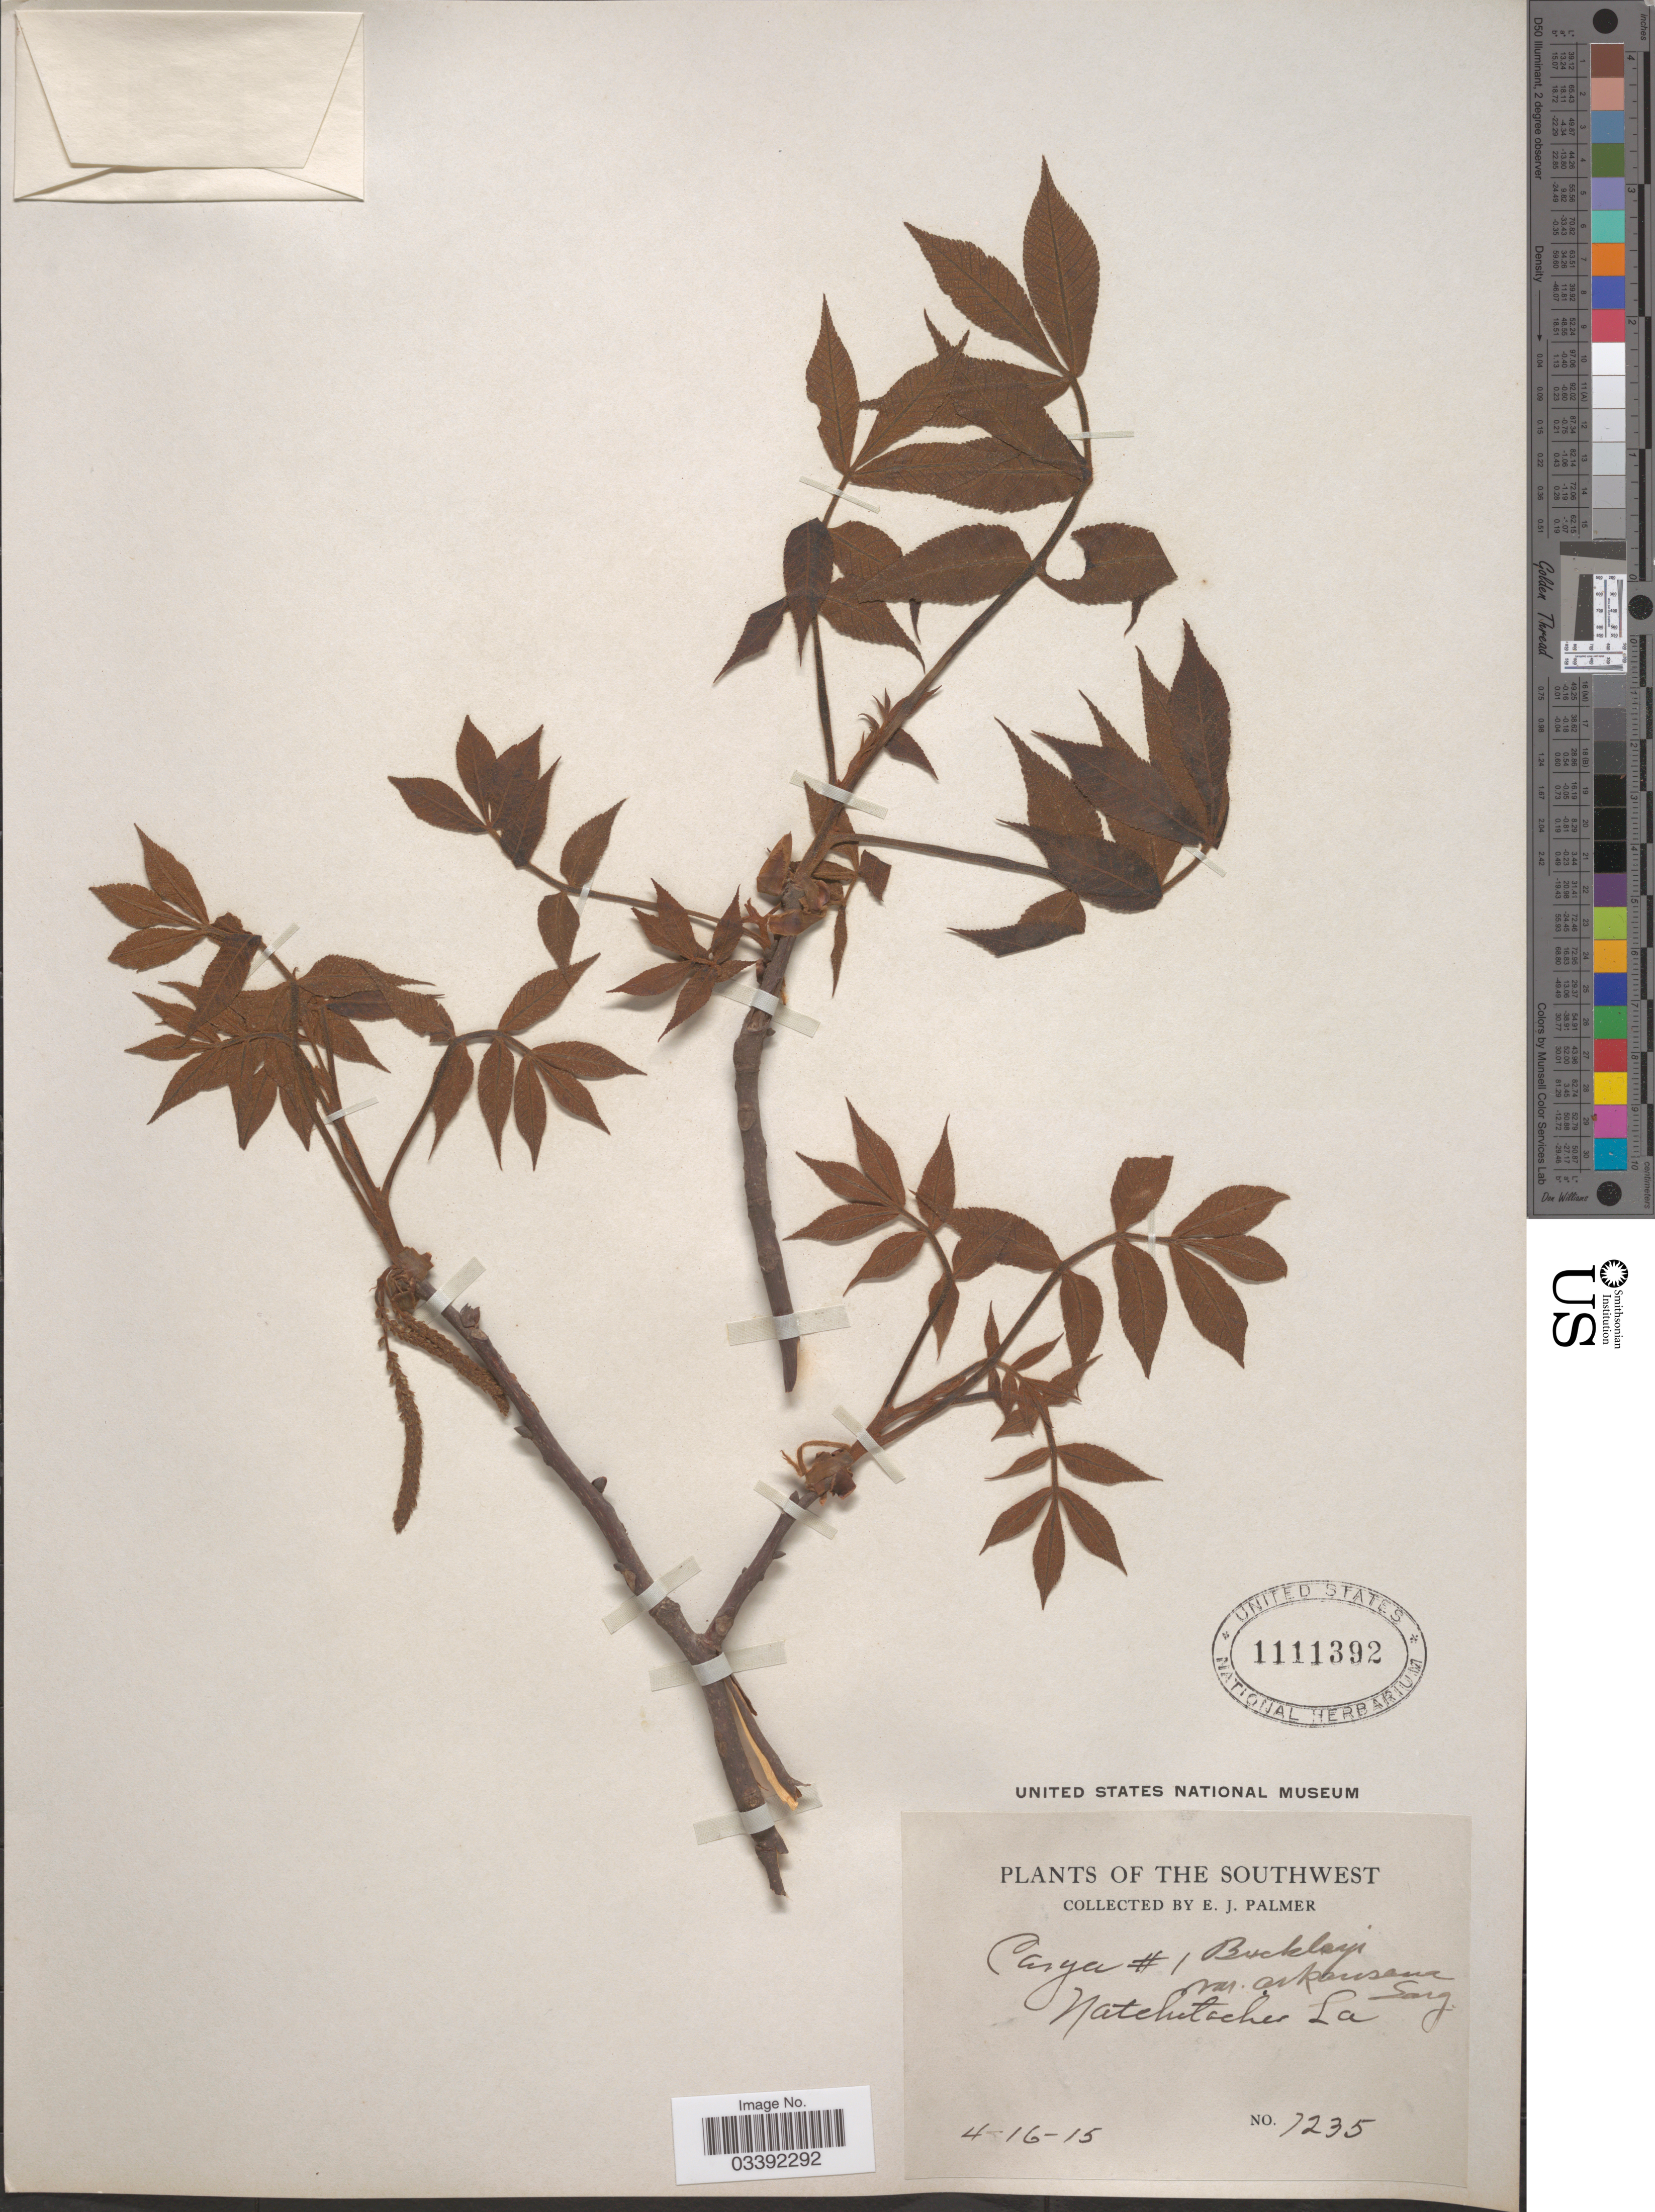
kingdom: Plantae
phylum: Tracheophyta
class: Magnoliopsida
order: Fagales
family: Juglandaceae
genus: Carya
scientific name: Carya texana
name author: Buckley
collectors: E. J. Palmer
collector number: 7235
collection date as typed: Transcribed d/m/y: 16/4/15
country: United States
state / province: Louisiana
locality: Southwest. Natchitoches.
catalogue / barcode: US 1111392